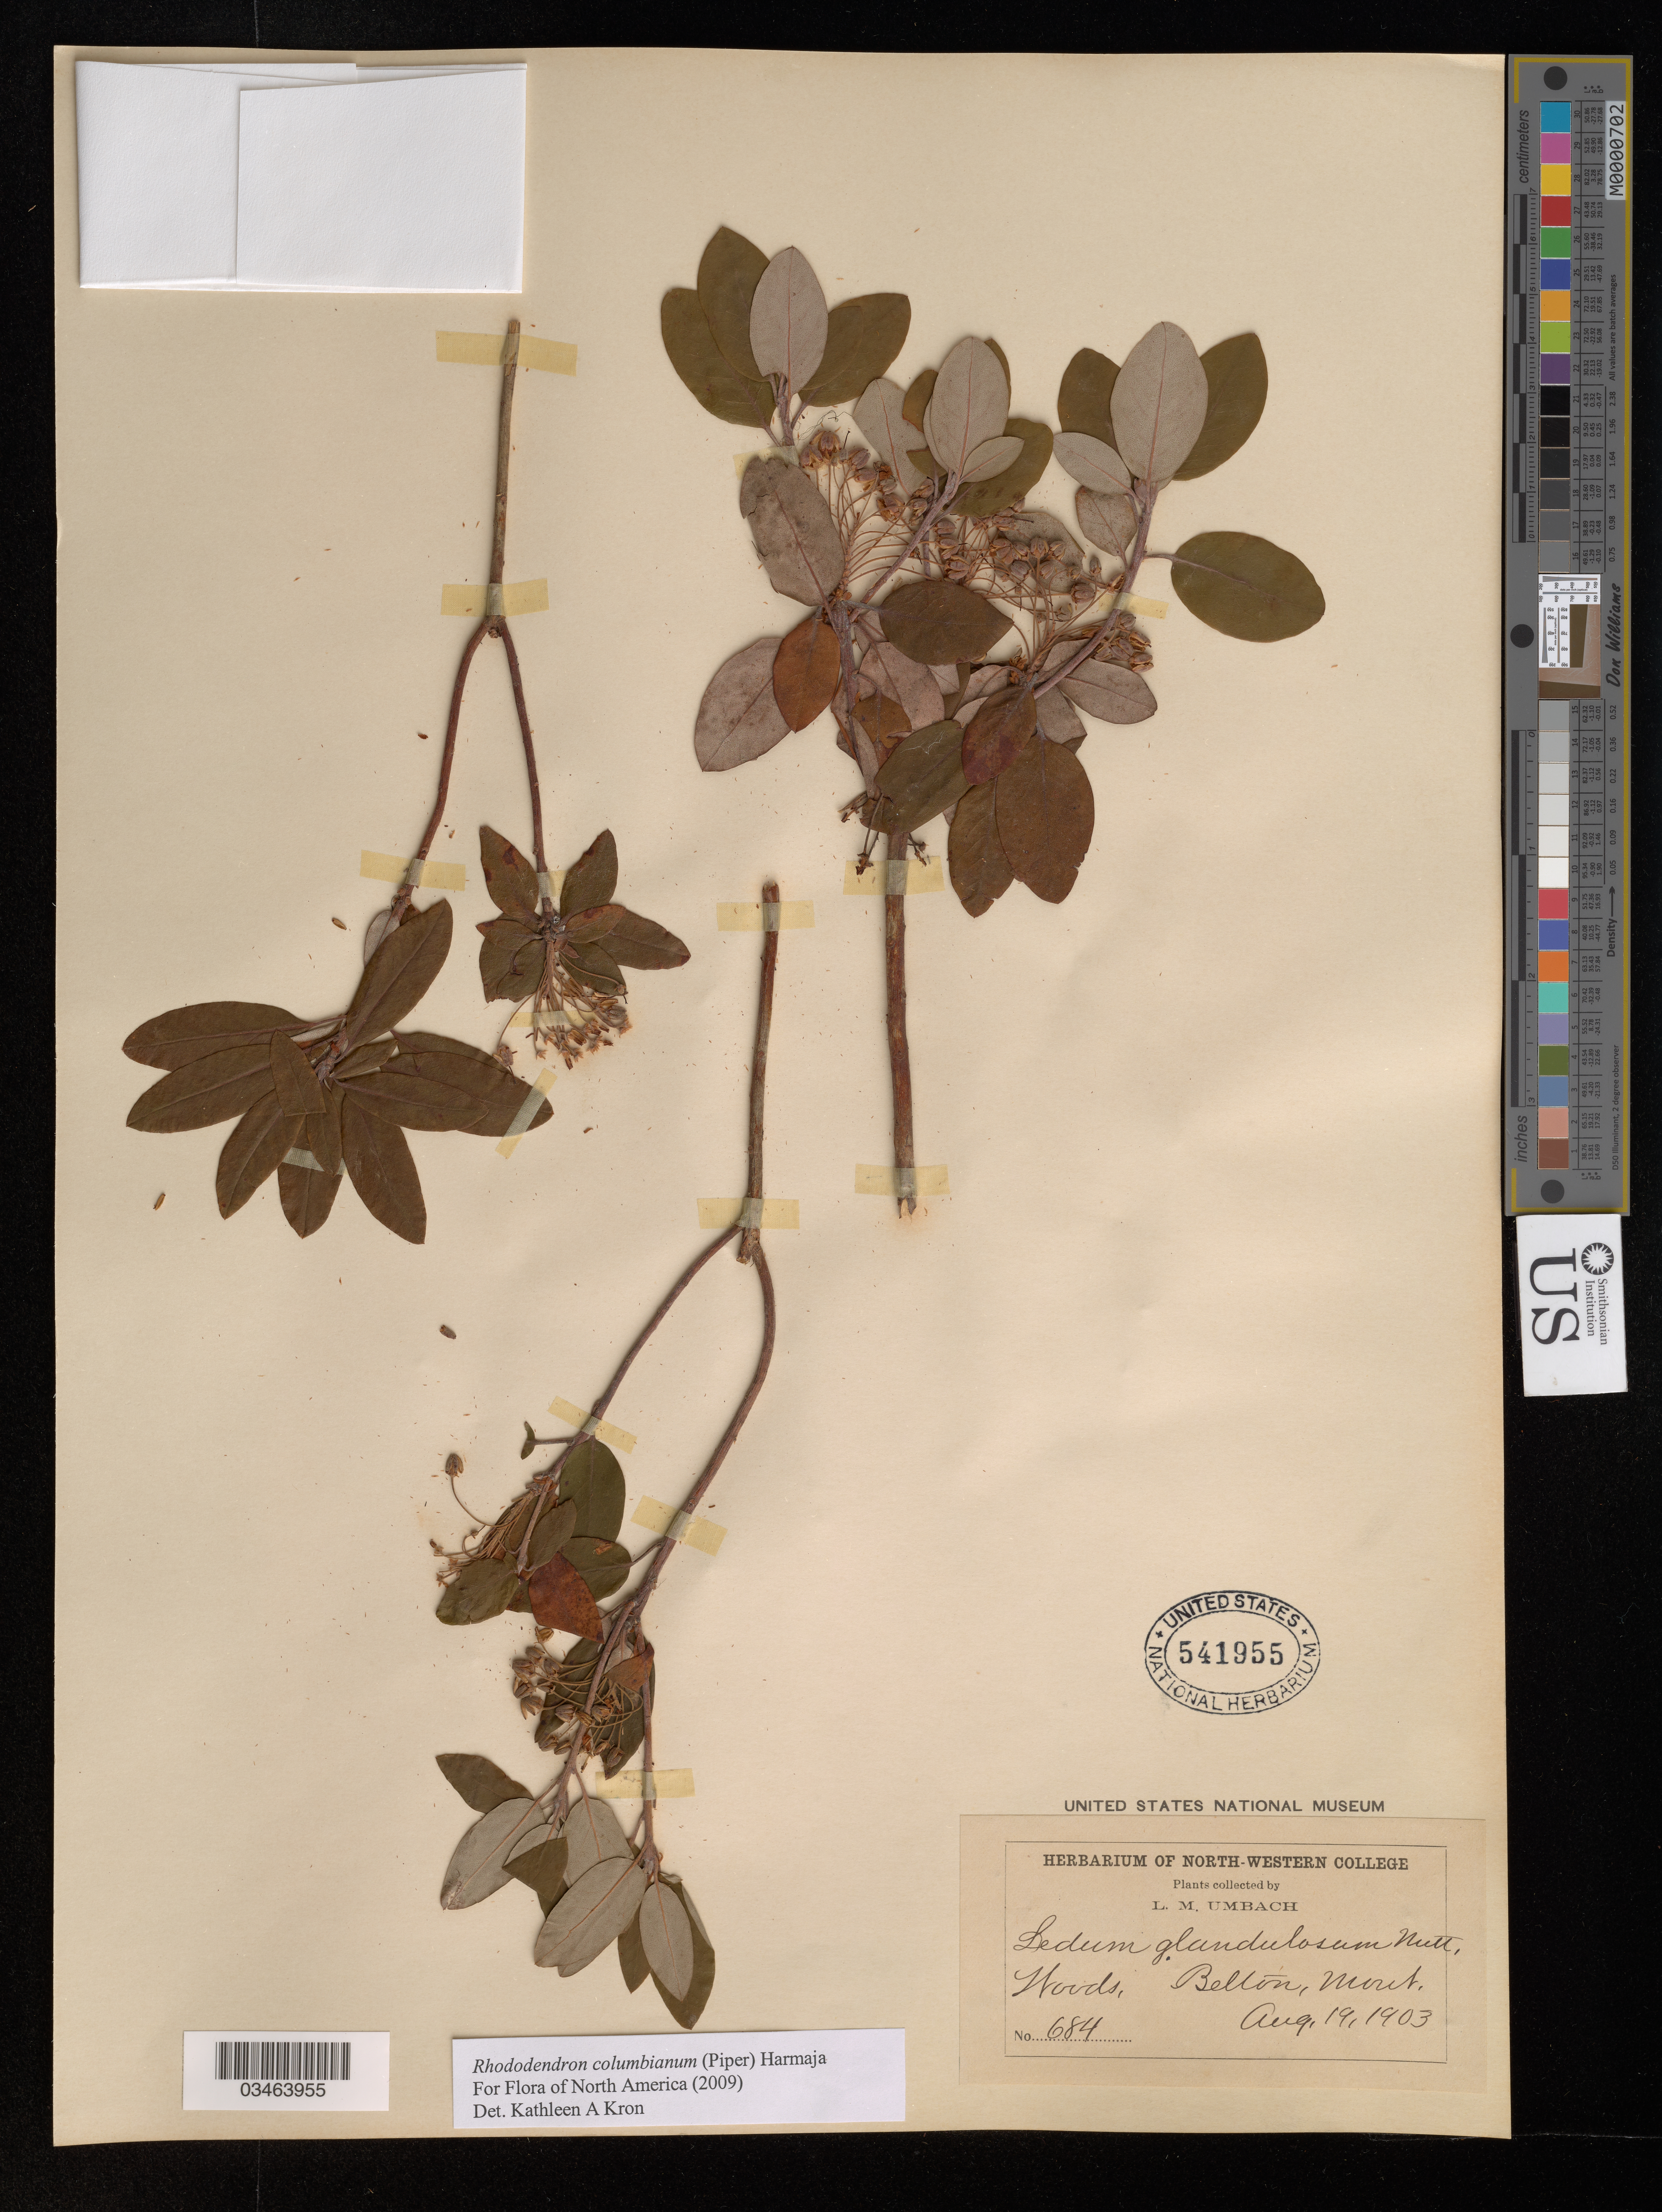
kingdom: Plantae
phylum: Tracheophyta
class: Magnoliopsida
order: Ericales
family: Ericaceae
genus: Rhododendron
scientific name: Rhododendron columbianum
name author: (Piper) Harmaja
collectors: L. M. Umbach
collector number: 684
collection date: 1903-08-19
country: United States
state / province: Montana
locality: Woods, Belton.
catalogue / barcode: US 541955